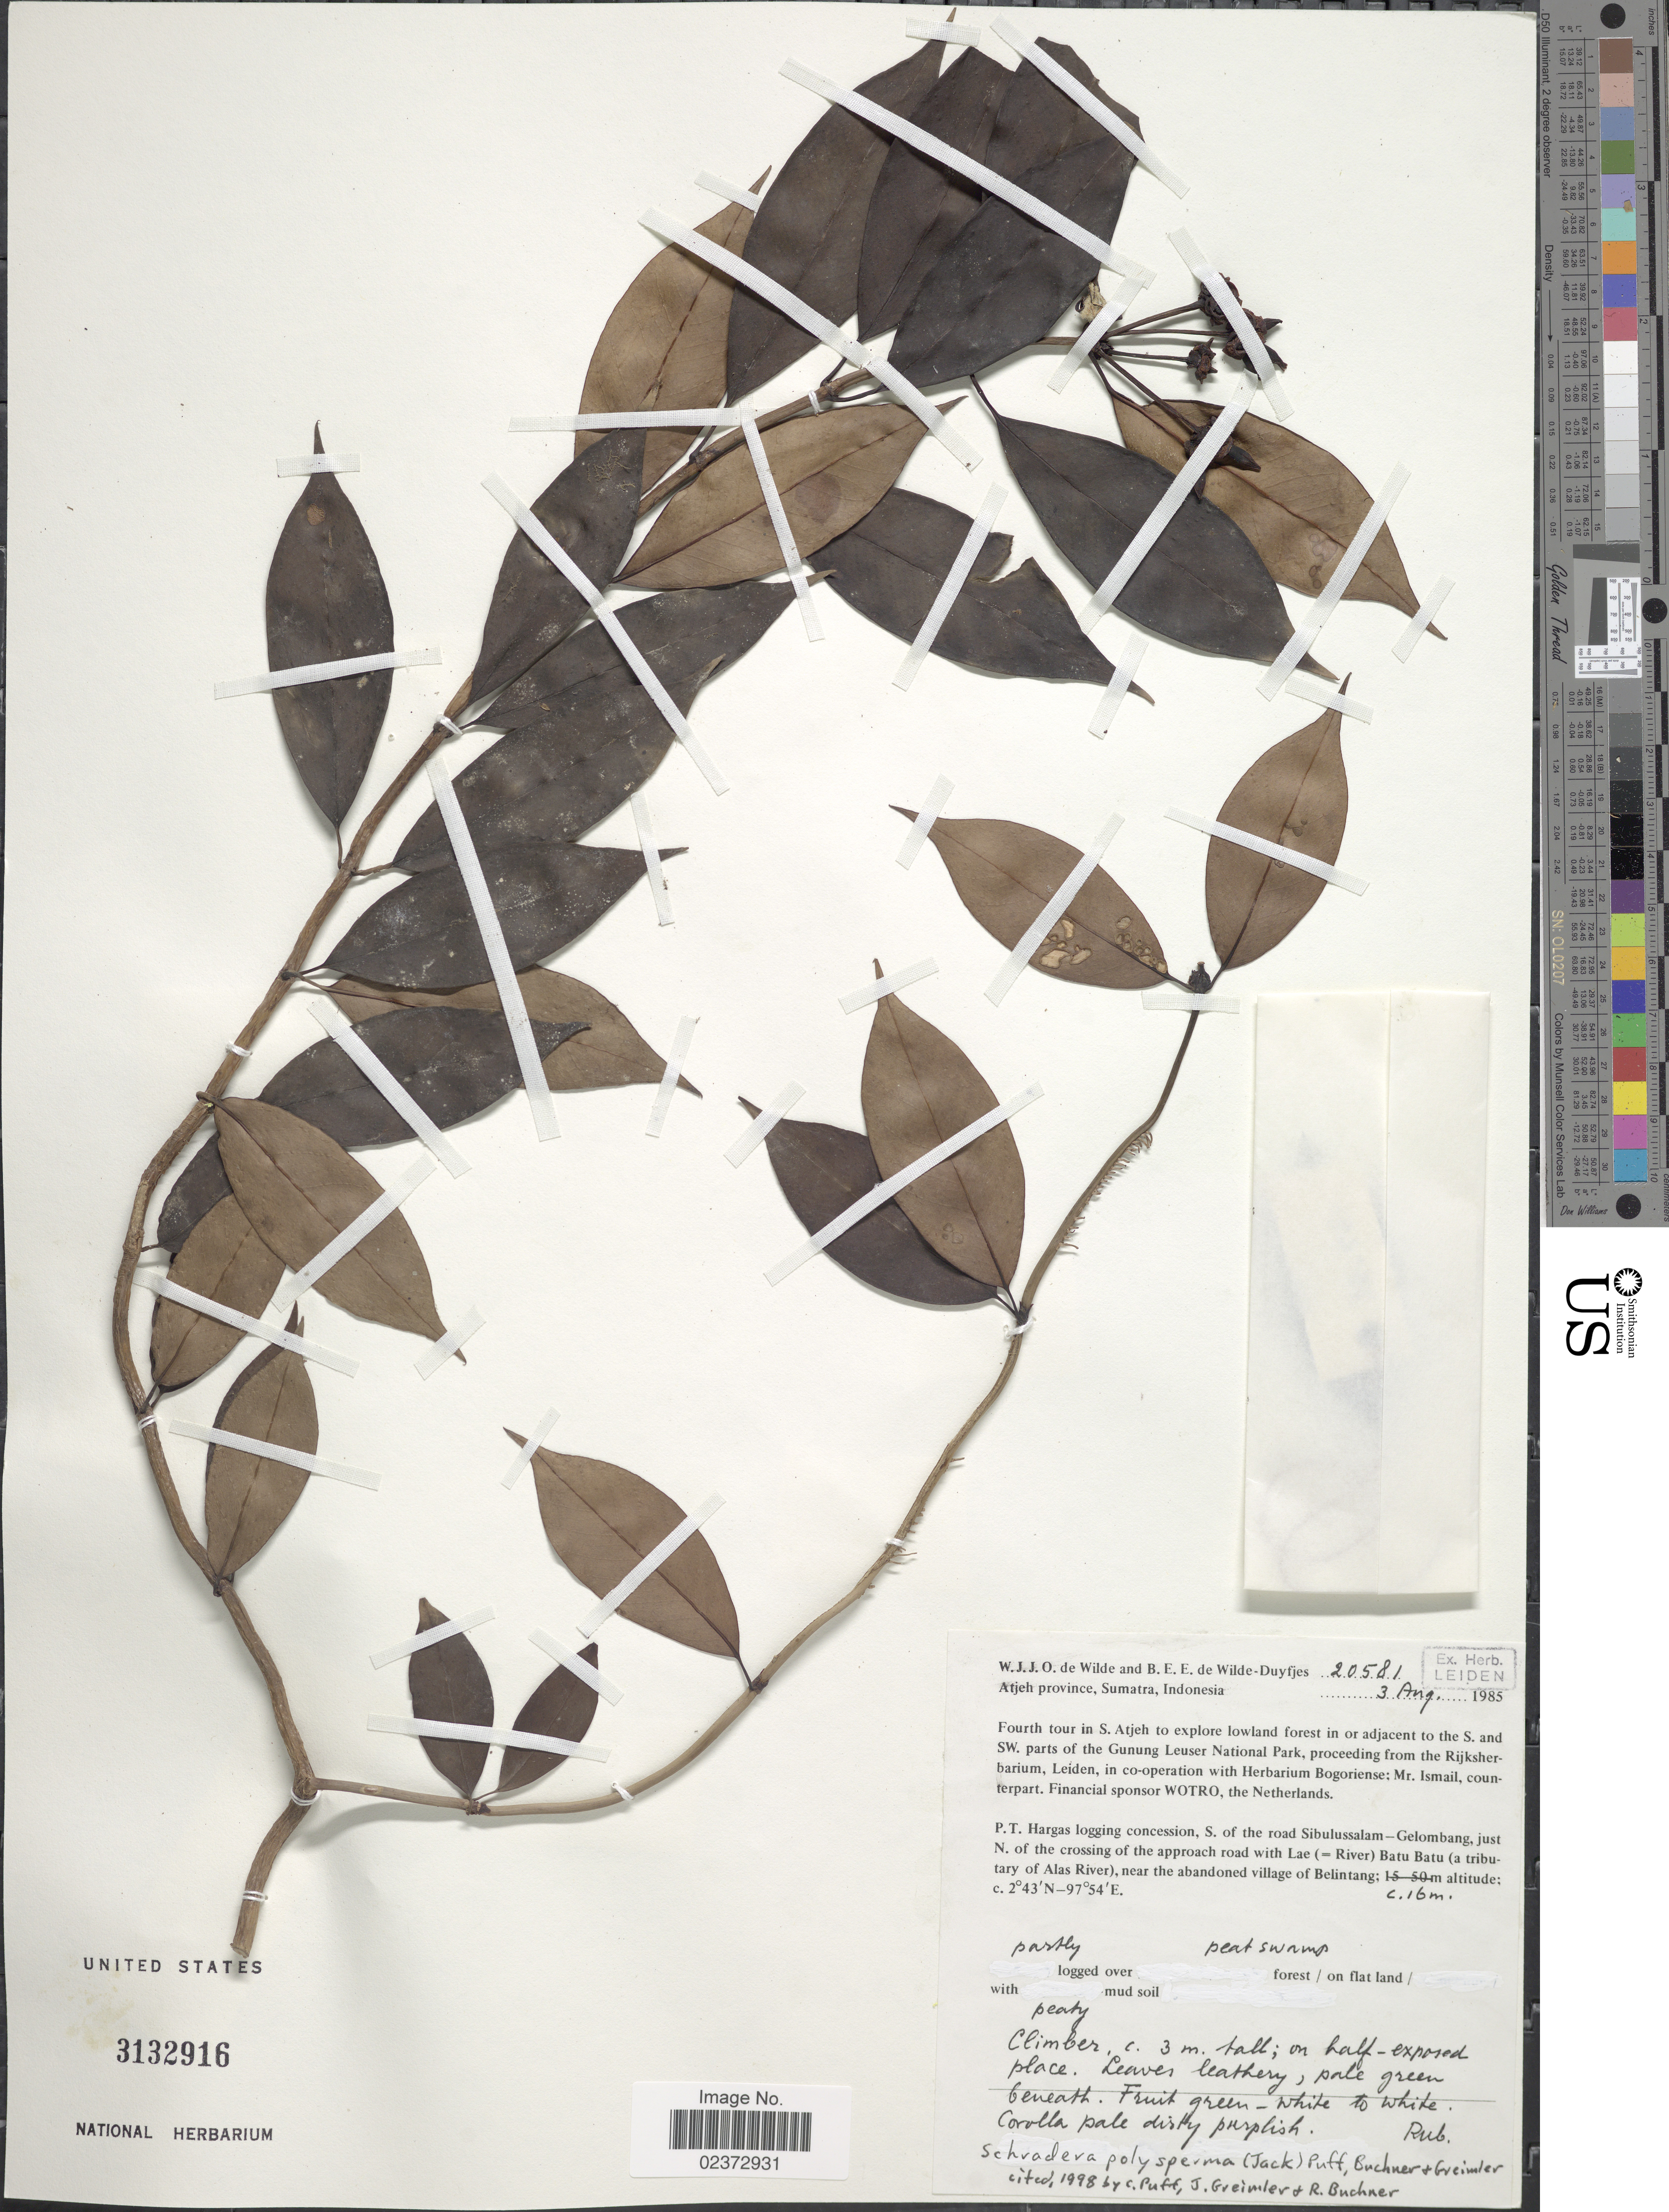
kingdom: Plantae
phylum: Tracheophyta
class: Magnoliopsida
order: Gentianales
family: Rubiaceae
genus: Schradera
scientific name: Schradera polysperma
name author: (Jack) Puff et al.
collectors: W. J. de Wilde & B. E. de Wilde-Duyfjes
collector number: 20581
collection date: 1985-08-03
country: Indonesia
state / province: Sumatra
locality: Atjeh province, P.T. Hargas logging concession, S. of the road Sibulussalam-Gelombang, just N. of the crossing of the approach road with Lae (=River) Batu Batu (a tributary of Alas River), near the abandoned village of Belintang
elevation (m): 16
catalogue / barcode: US 3132916